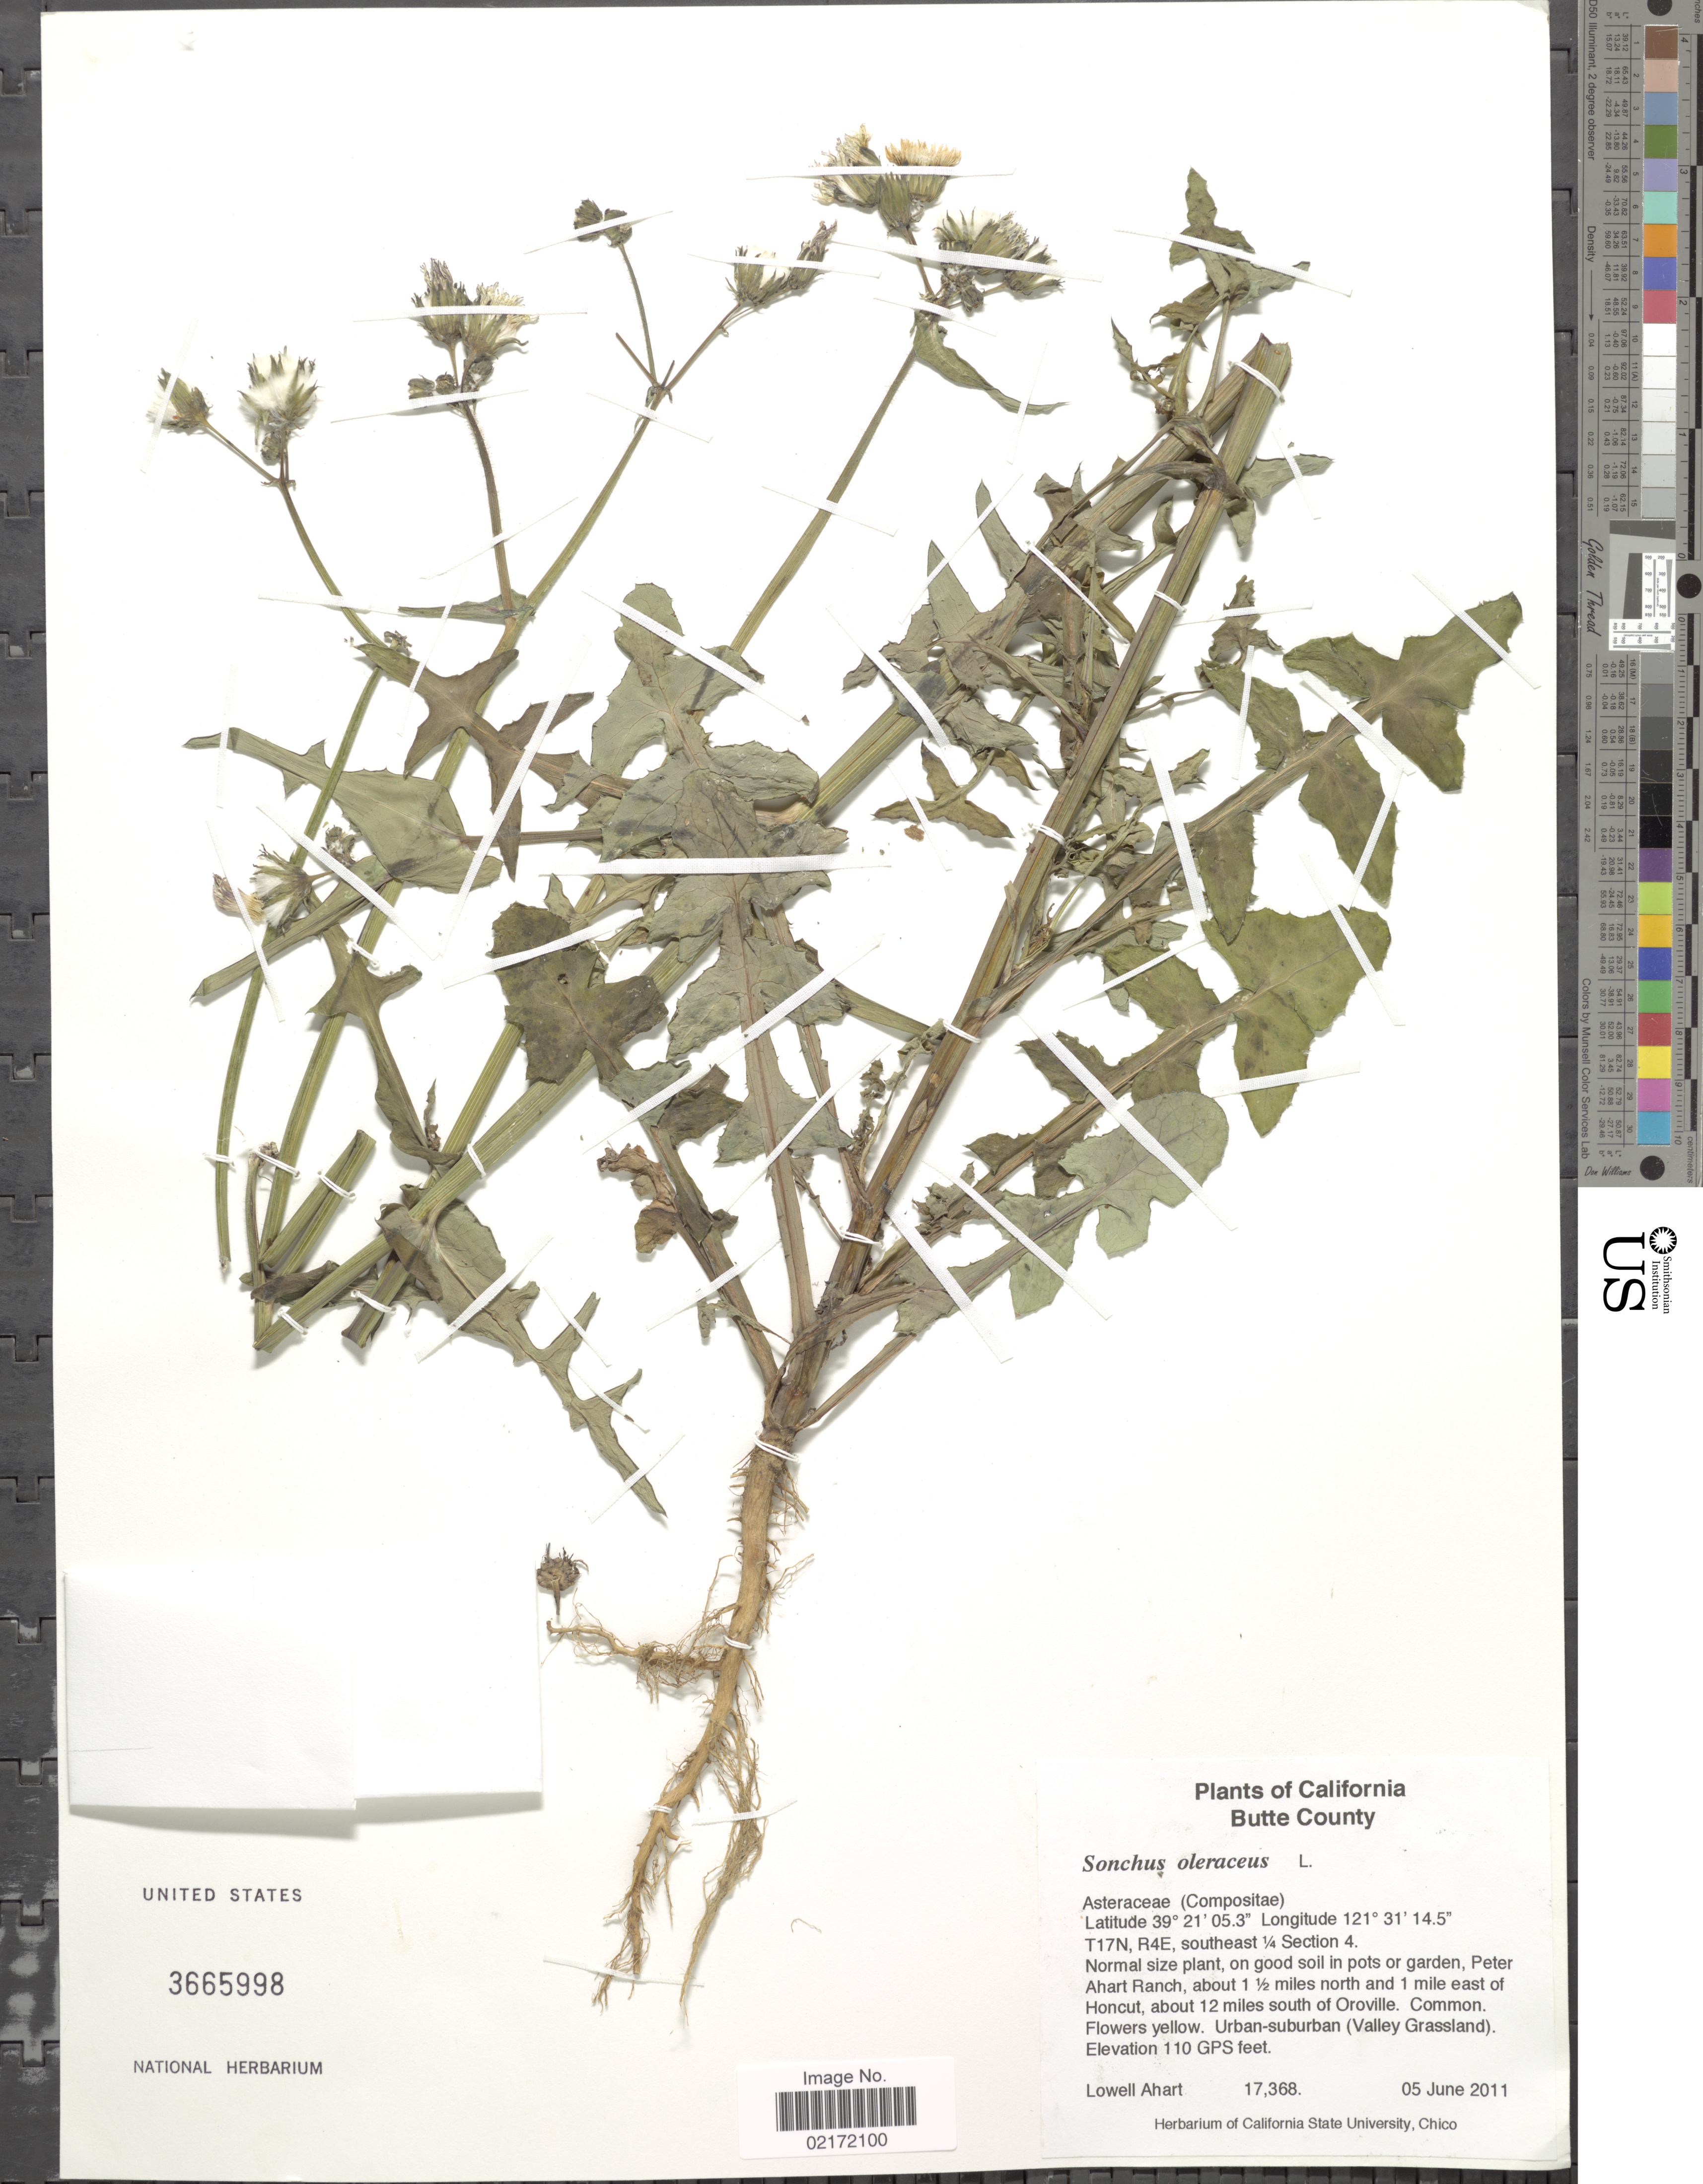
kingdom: Plantae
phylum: Tracheophyta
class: Magnoliopsida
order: Asterales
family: Asteraceae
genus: Sonchus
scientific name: Sonchus oleraceus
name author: L.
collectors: L. Ahart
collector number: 17368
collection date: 2011-06-05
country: United States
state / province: California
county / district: Butte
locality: Butte County. T17N, R4E, southeast ¼ Section 4. Peter Ahart Ranch, about 1 ½ miles north and 1 mile east of Honcut, about 12 miles south of Oroville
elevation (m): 34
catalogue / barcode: US 3665998